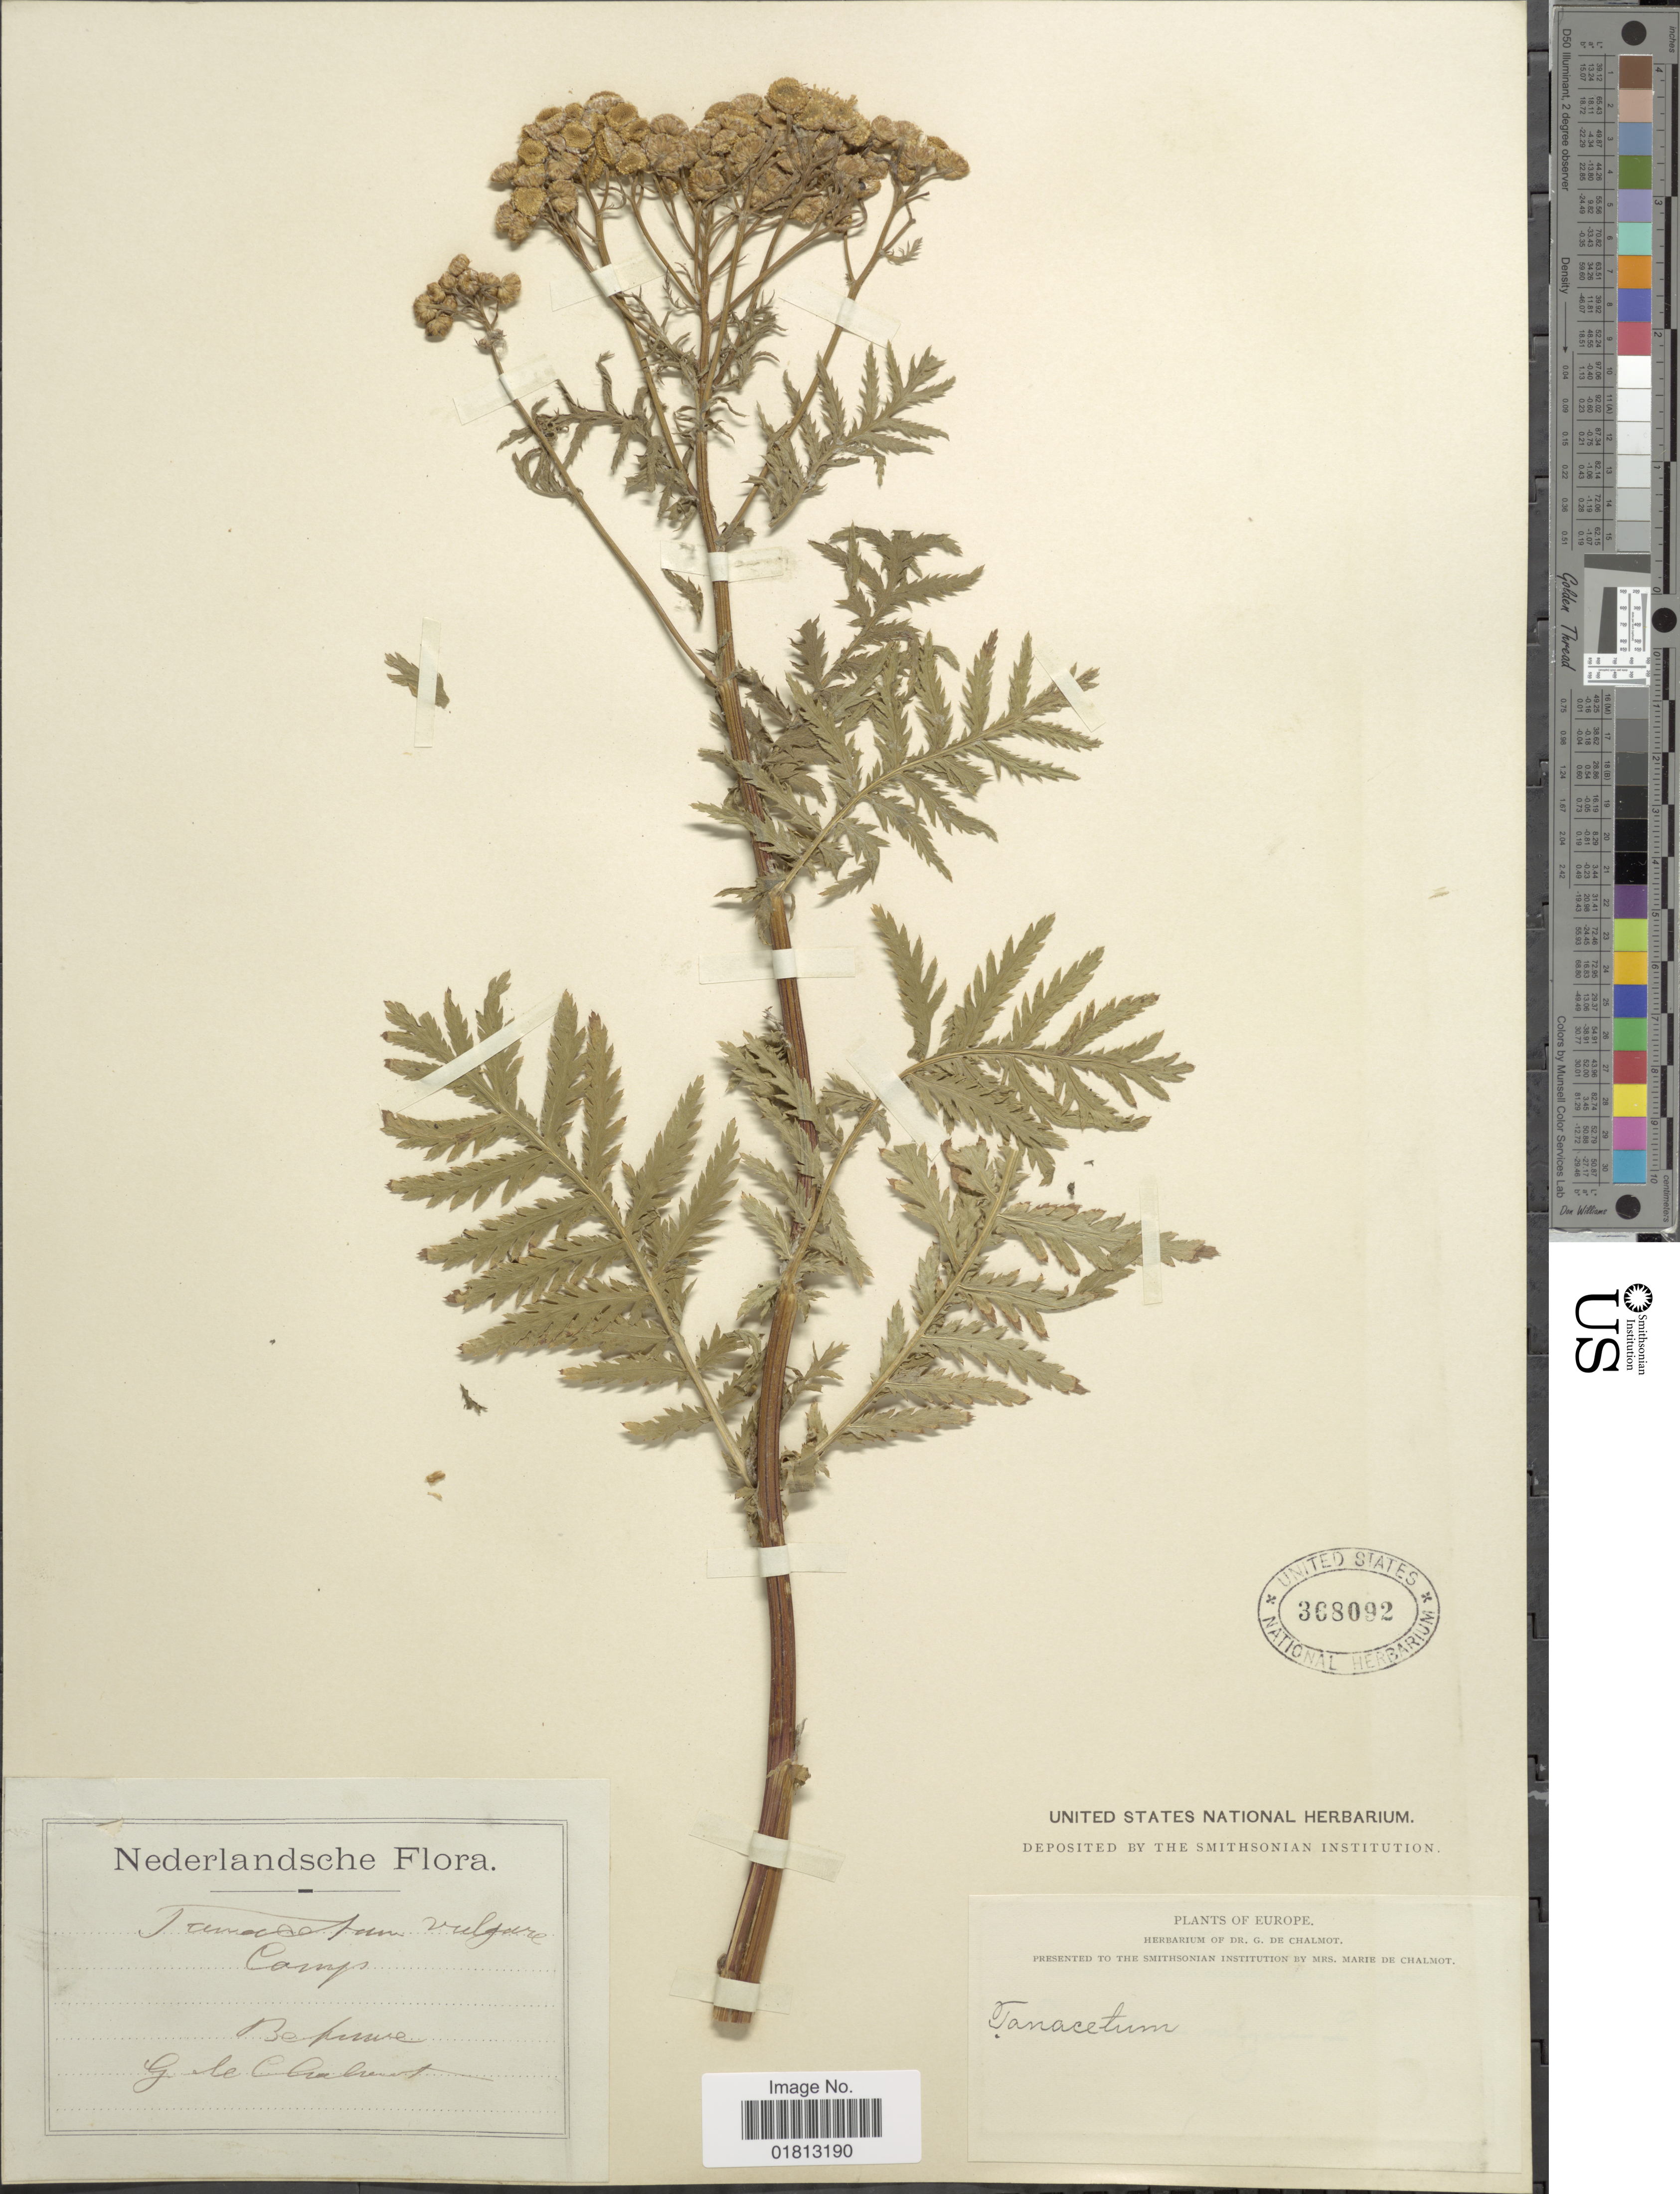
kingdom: Plantae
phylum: Tracheophyta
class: Magnoliopsida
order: Asterales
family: Asteraceae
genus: Tanacetum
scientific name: Tanacetum vulgare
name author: L.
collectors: G. de Chalmot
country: Netherlands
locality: Betuwe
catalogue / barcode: US 368092